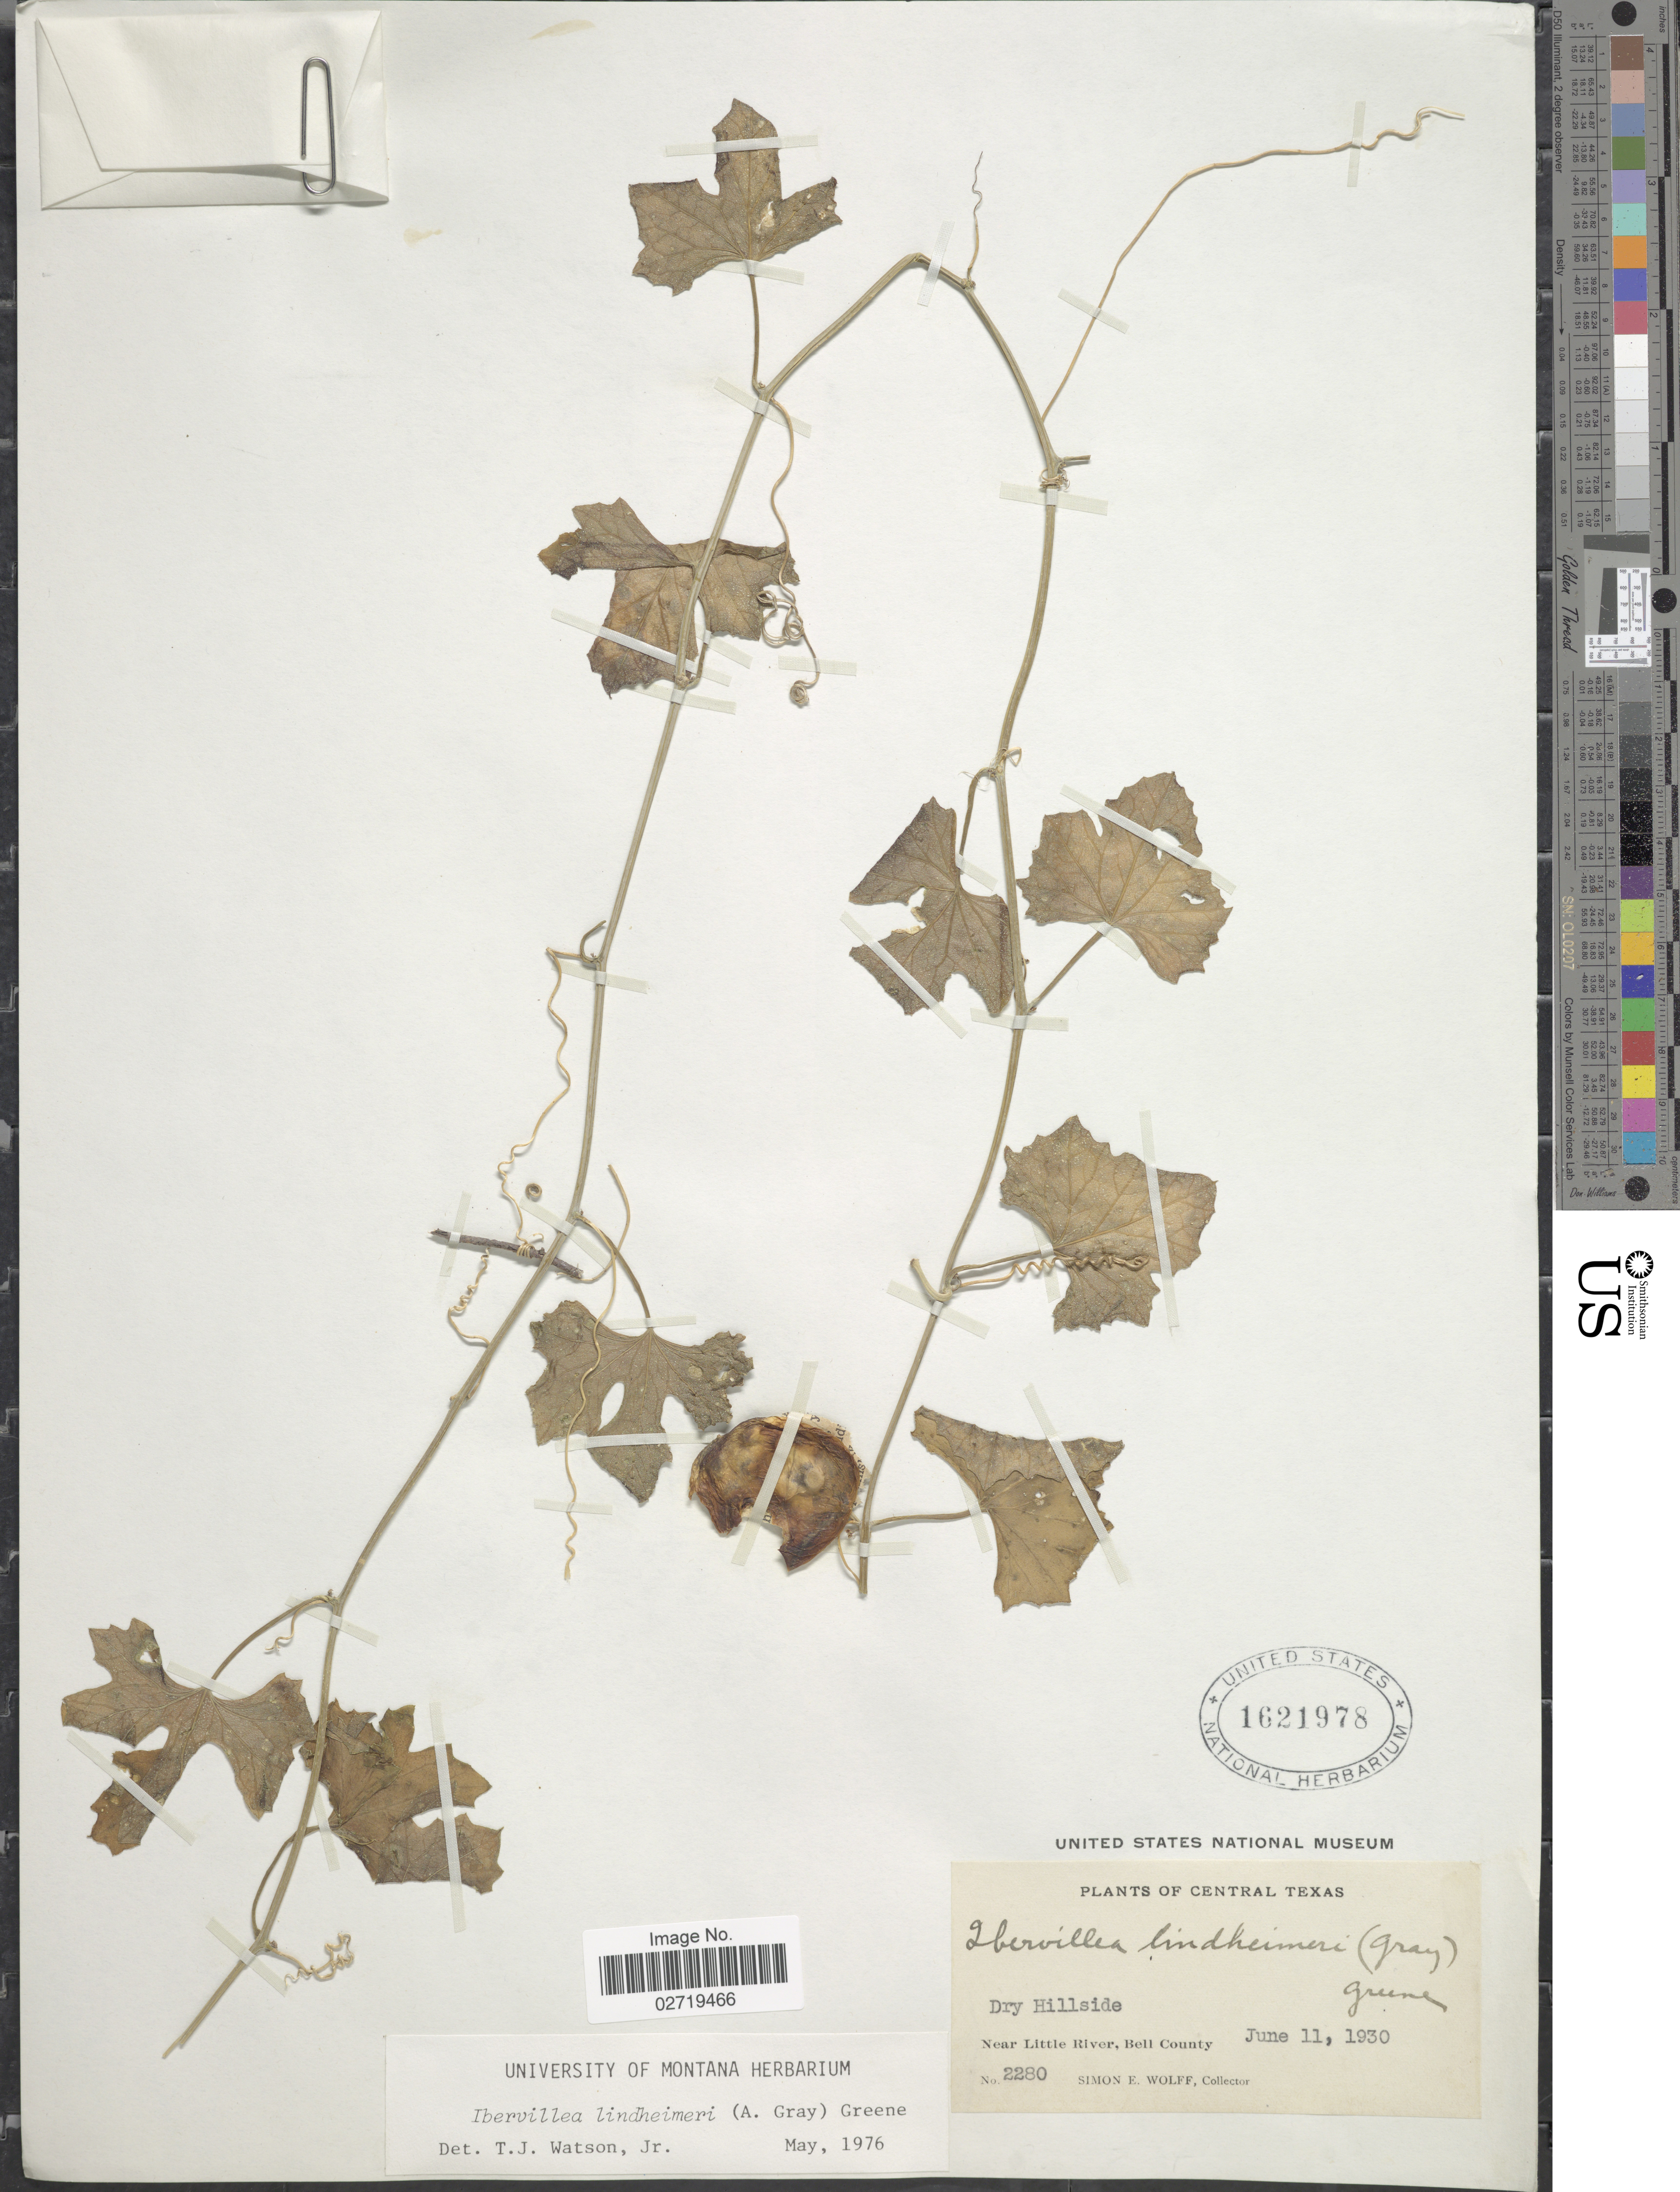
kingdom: Plantae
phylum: Tracheophyta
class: Magnoliopsida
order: Cucurbitales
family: Cucurbitaceae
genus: Ibervillea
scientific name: Ibervillea lindheimeri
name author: (A. Gray) Greene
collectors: S. E. Wolff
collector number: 2280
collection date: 1930-06-11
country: United States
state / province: Texas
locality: Central Texas, Dry Hillside, Near Little River, Bell County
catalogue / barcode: US 1621978